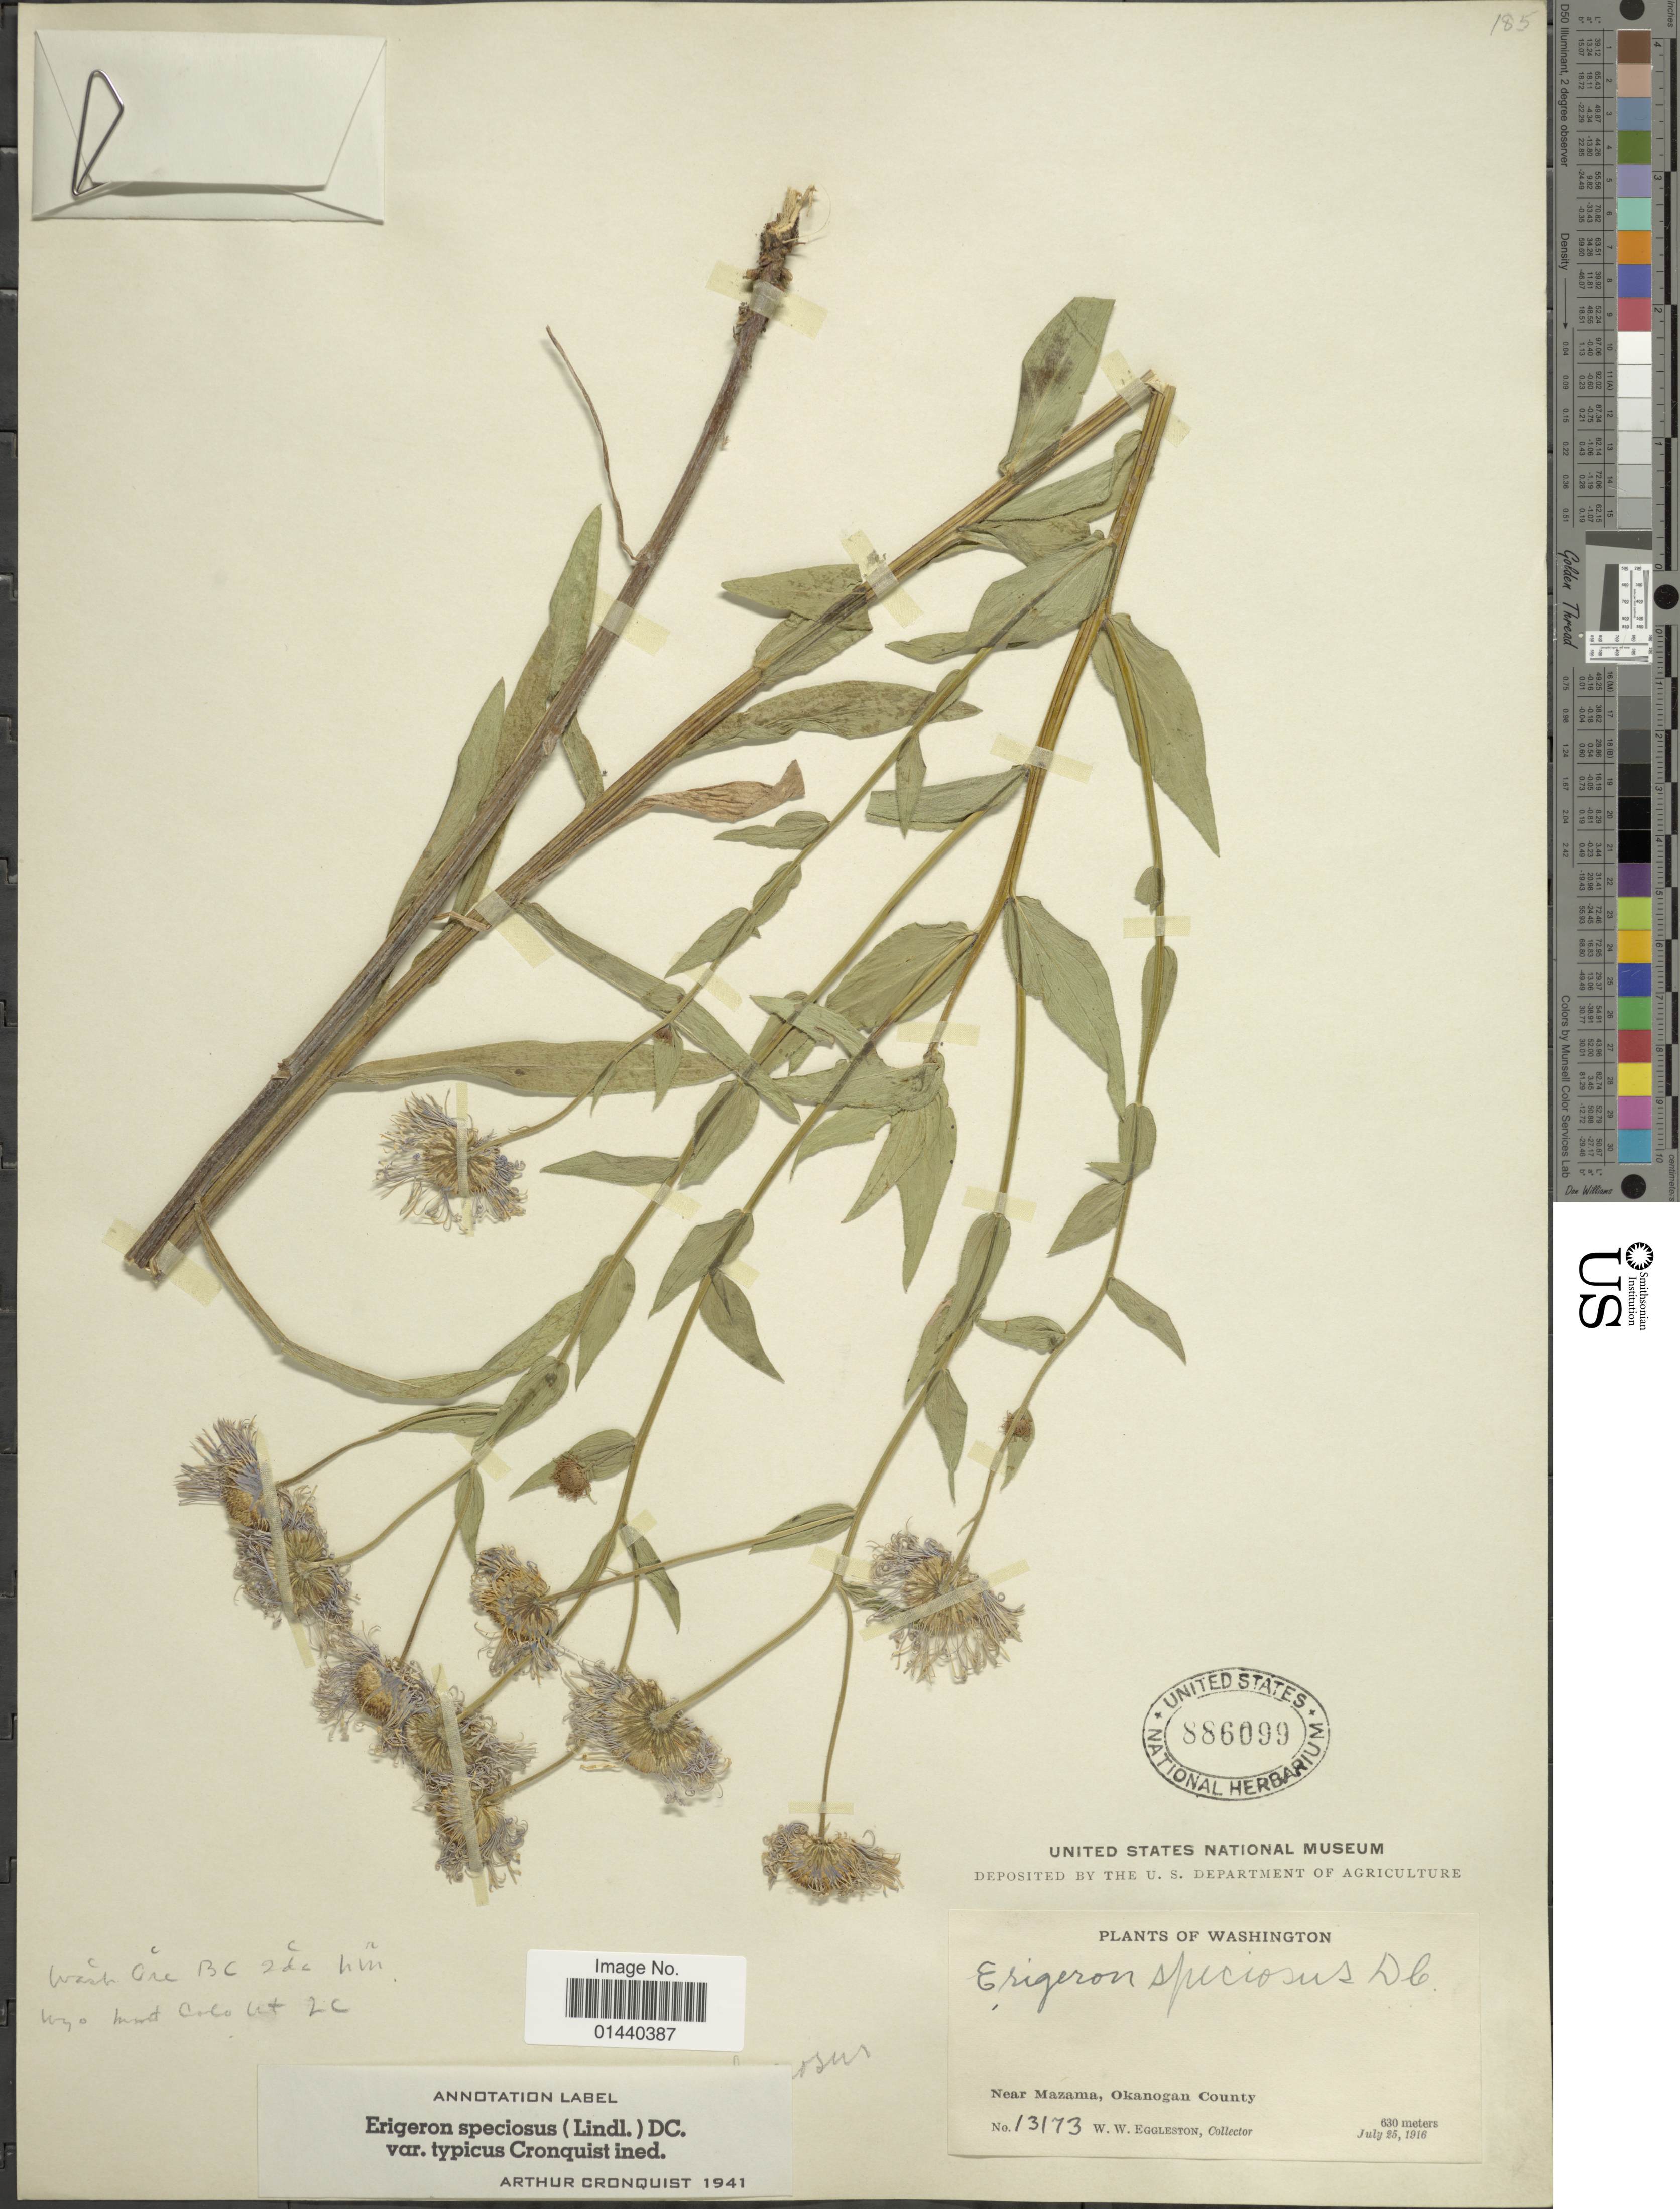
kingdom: Plantae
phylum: Tracheophyta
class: Magnoliopsida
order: Asterales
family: Asteraceae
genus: Erigeron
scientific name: Erigeron speciosus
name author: (Lindl.) DC.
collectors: W. W. Eggleston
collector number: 13173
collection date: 1916-07-25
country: United States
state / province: Washington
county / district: Okanogan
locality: Near Mazama, Okanogan County.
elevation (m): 630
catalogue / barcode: US 886099